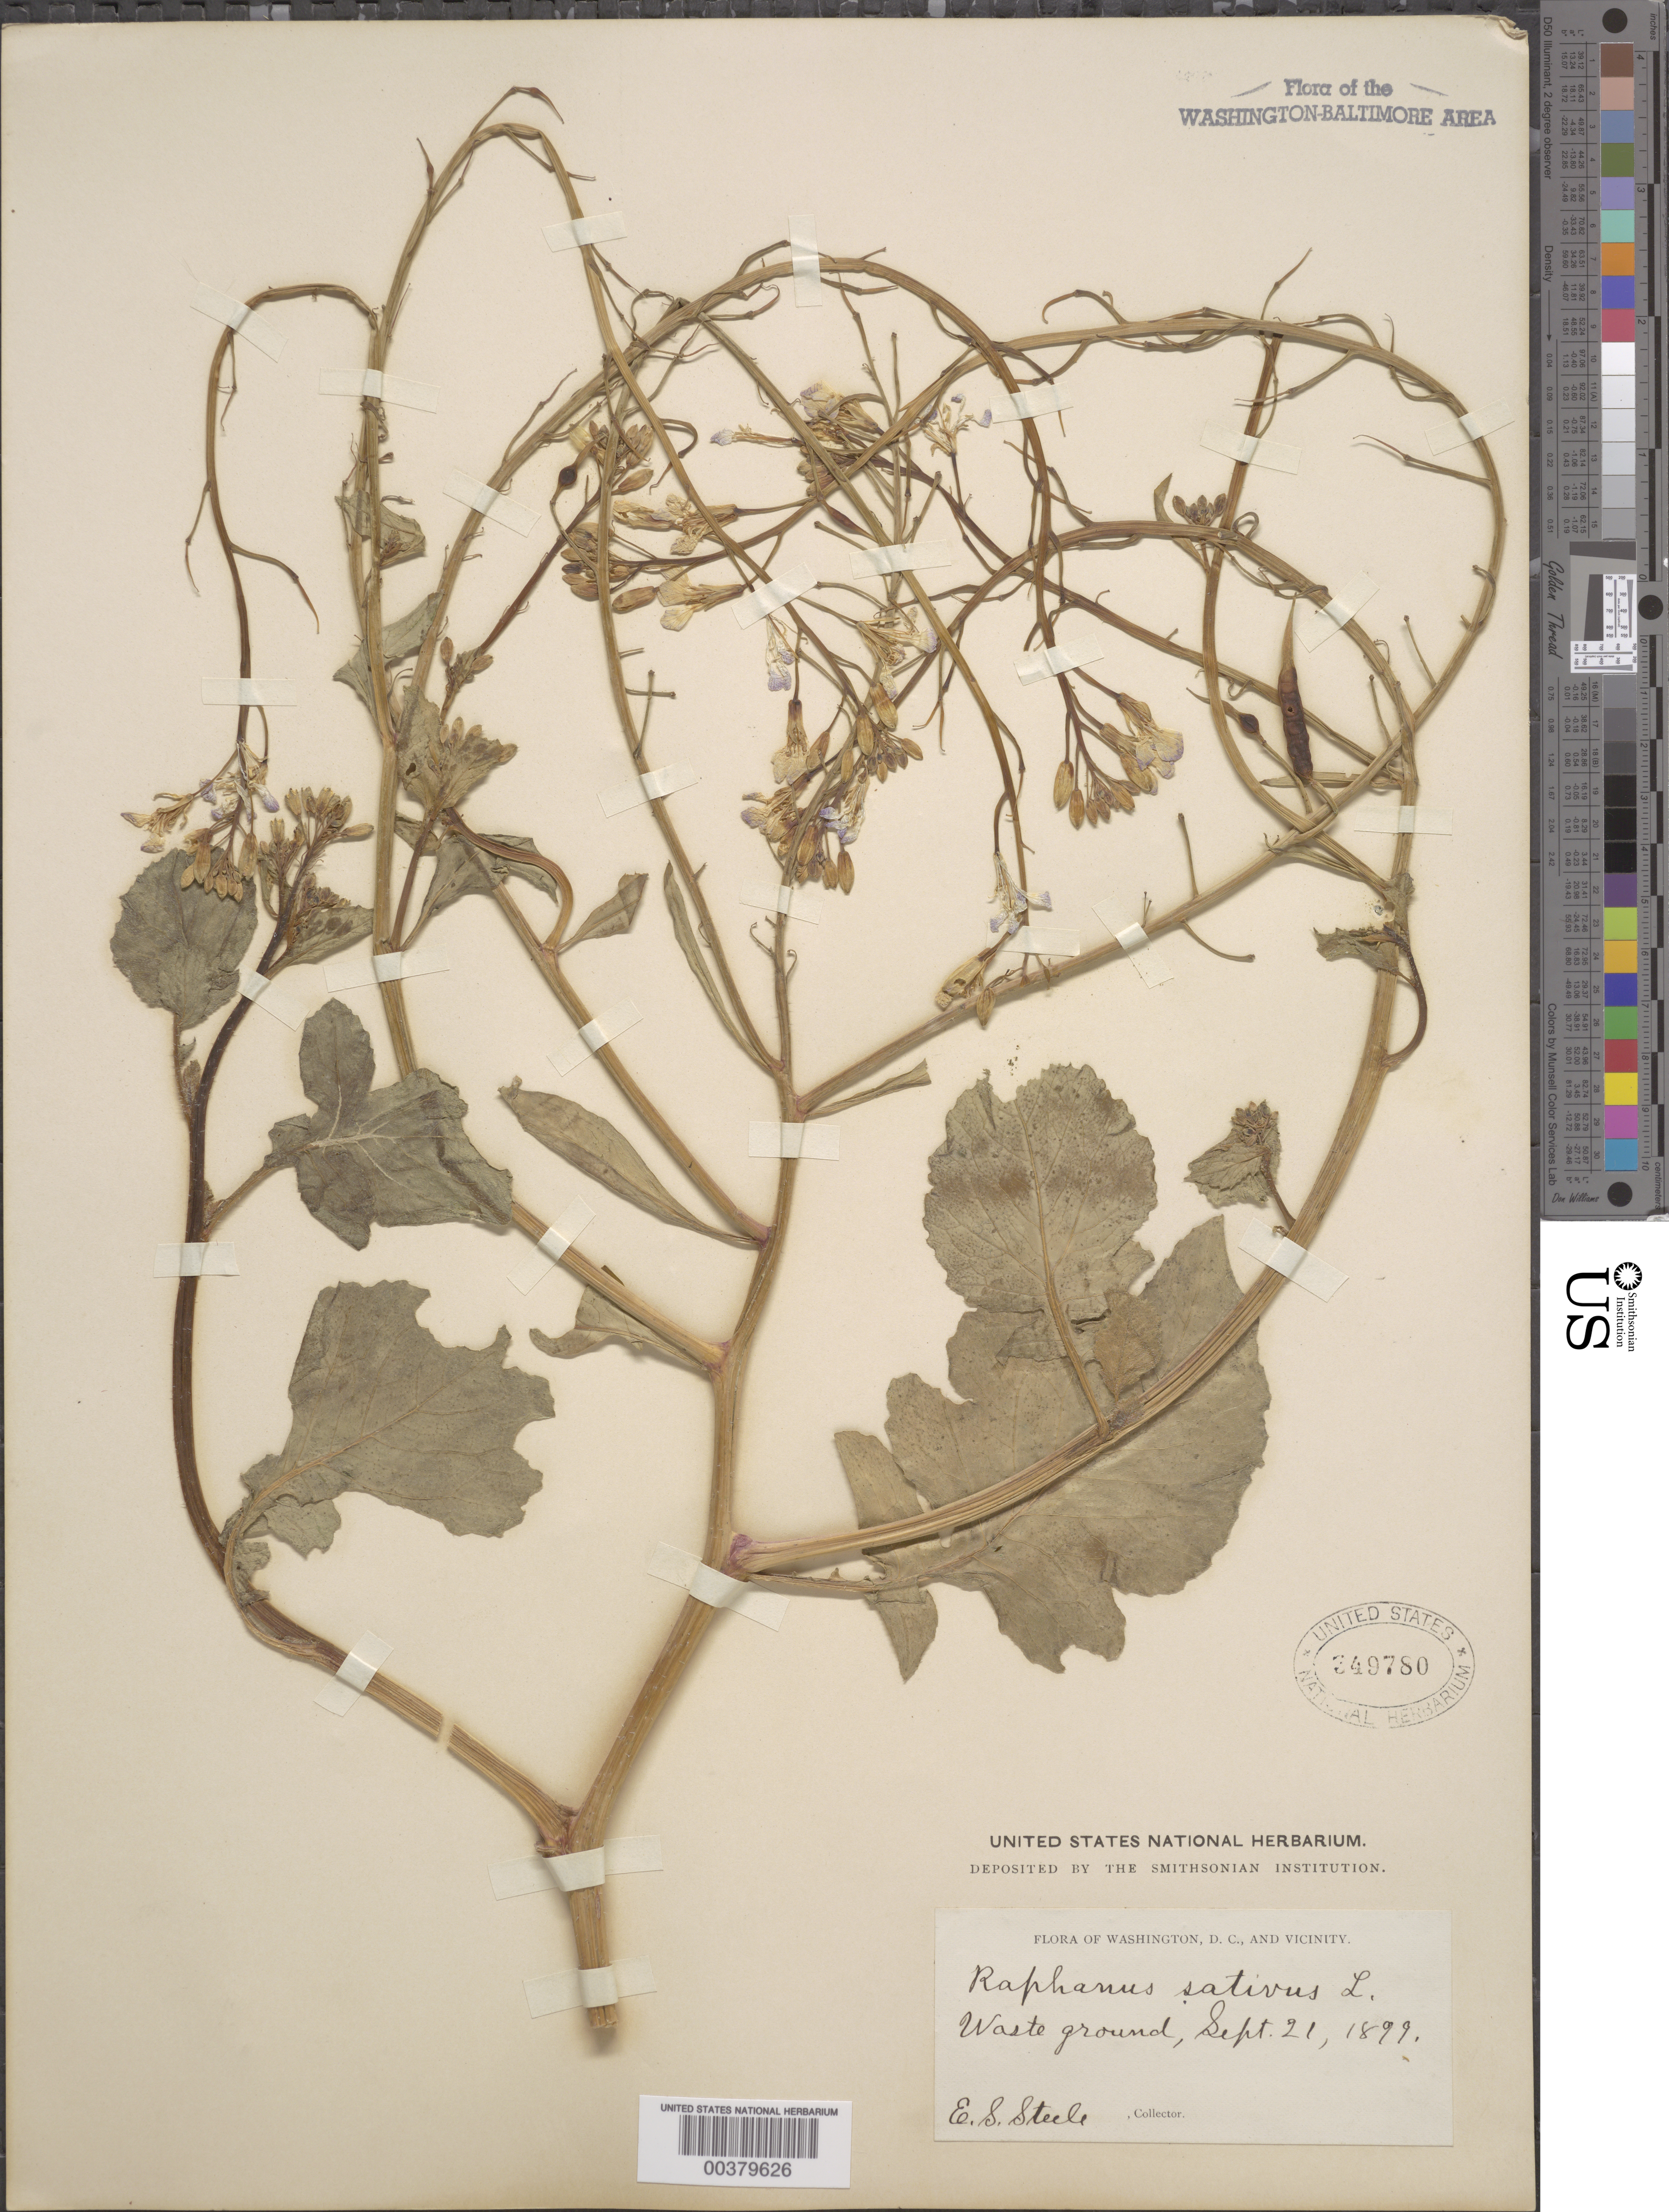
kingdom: Plantae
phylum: Tracheophyta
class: Magnoliopsida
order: Brassicales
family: Brassicaceae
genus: Raphanus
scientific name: Raphanus sativus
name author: L.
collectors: E. Steele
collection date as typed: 21 Sep 1899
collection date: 1899-09-21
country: United States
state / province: District of Columbia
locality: waste ground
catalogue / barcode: US 349780